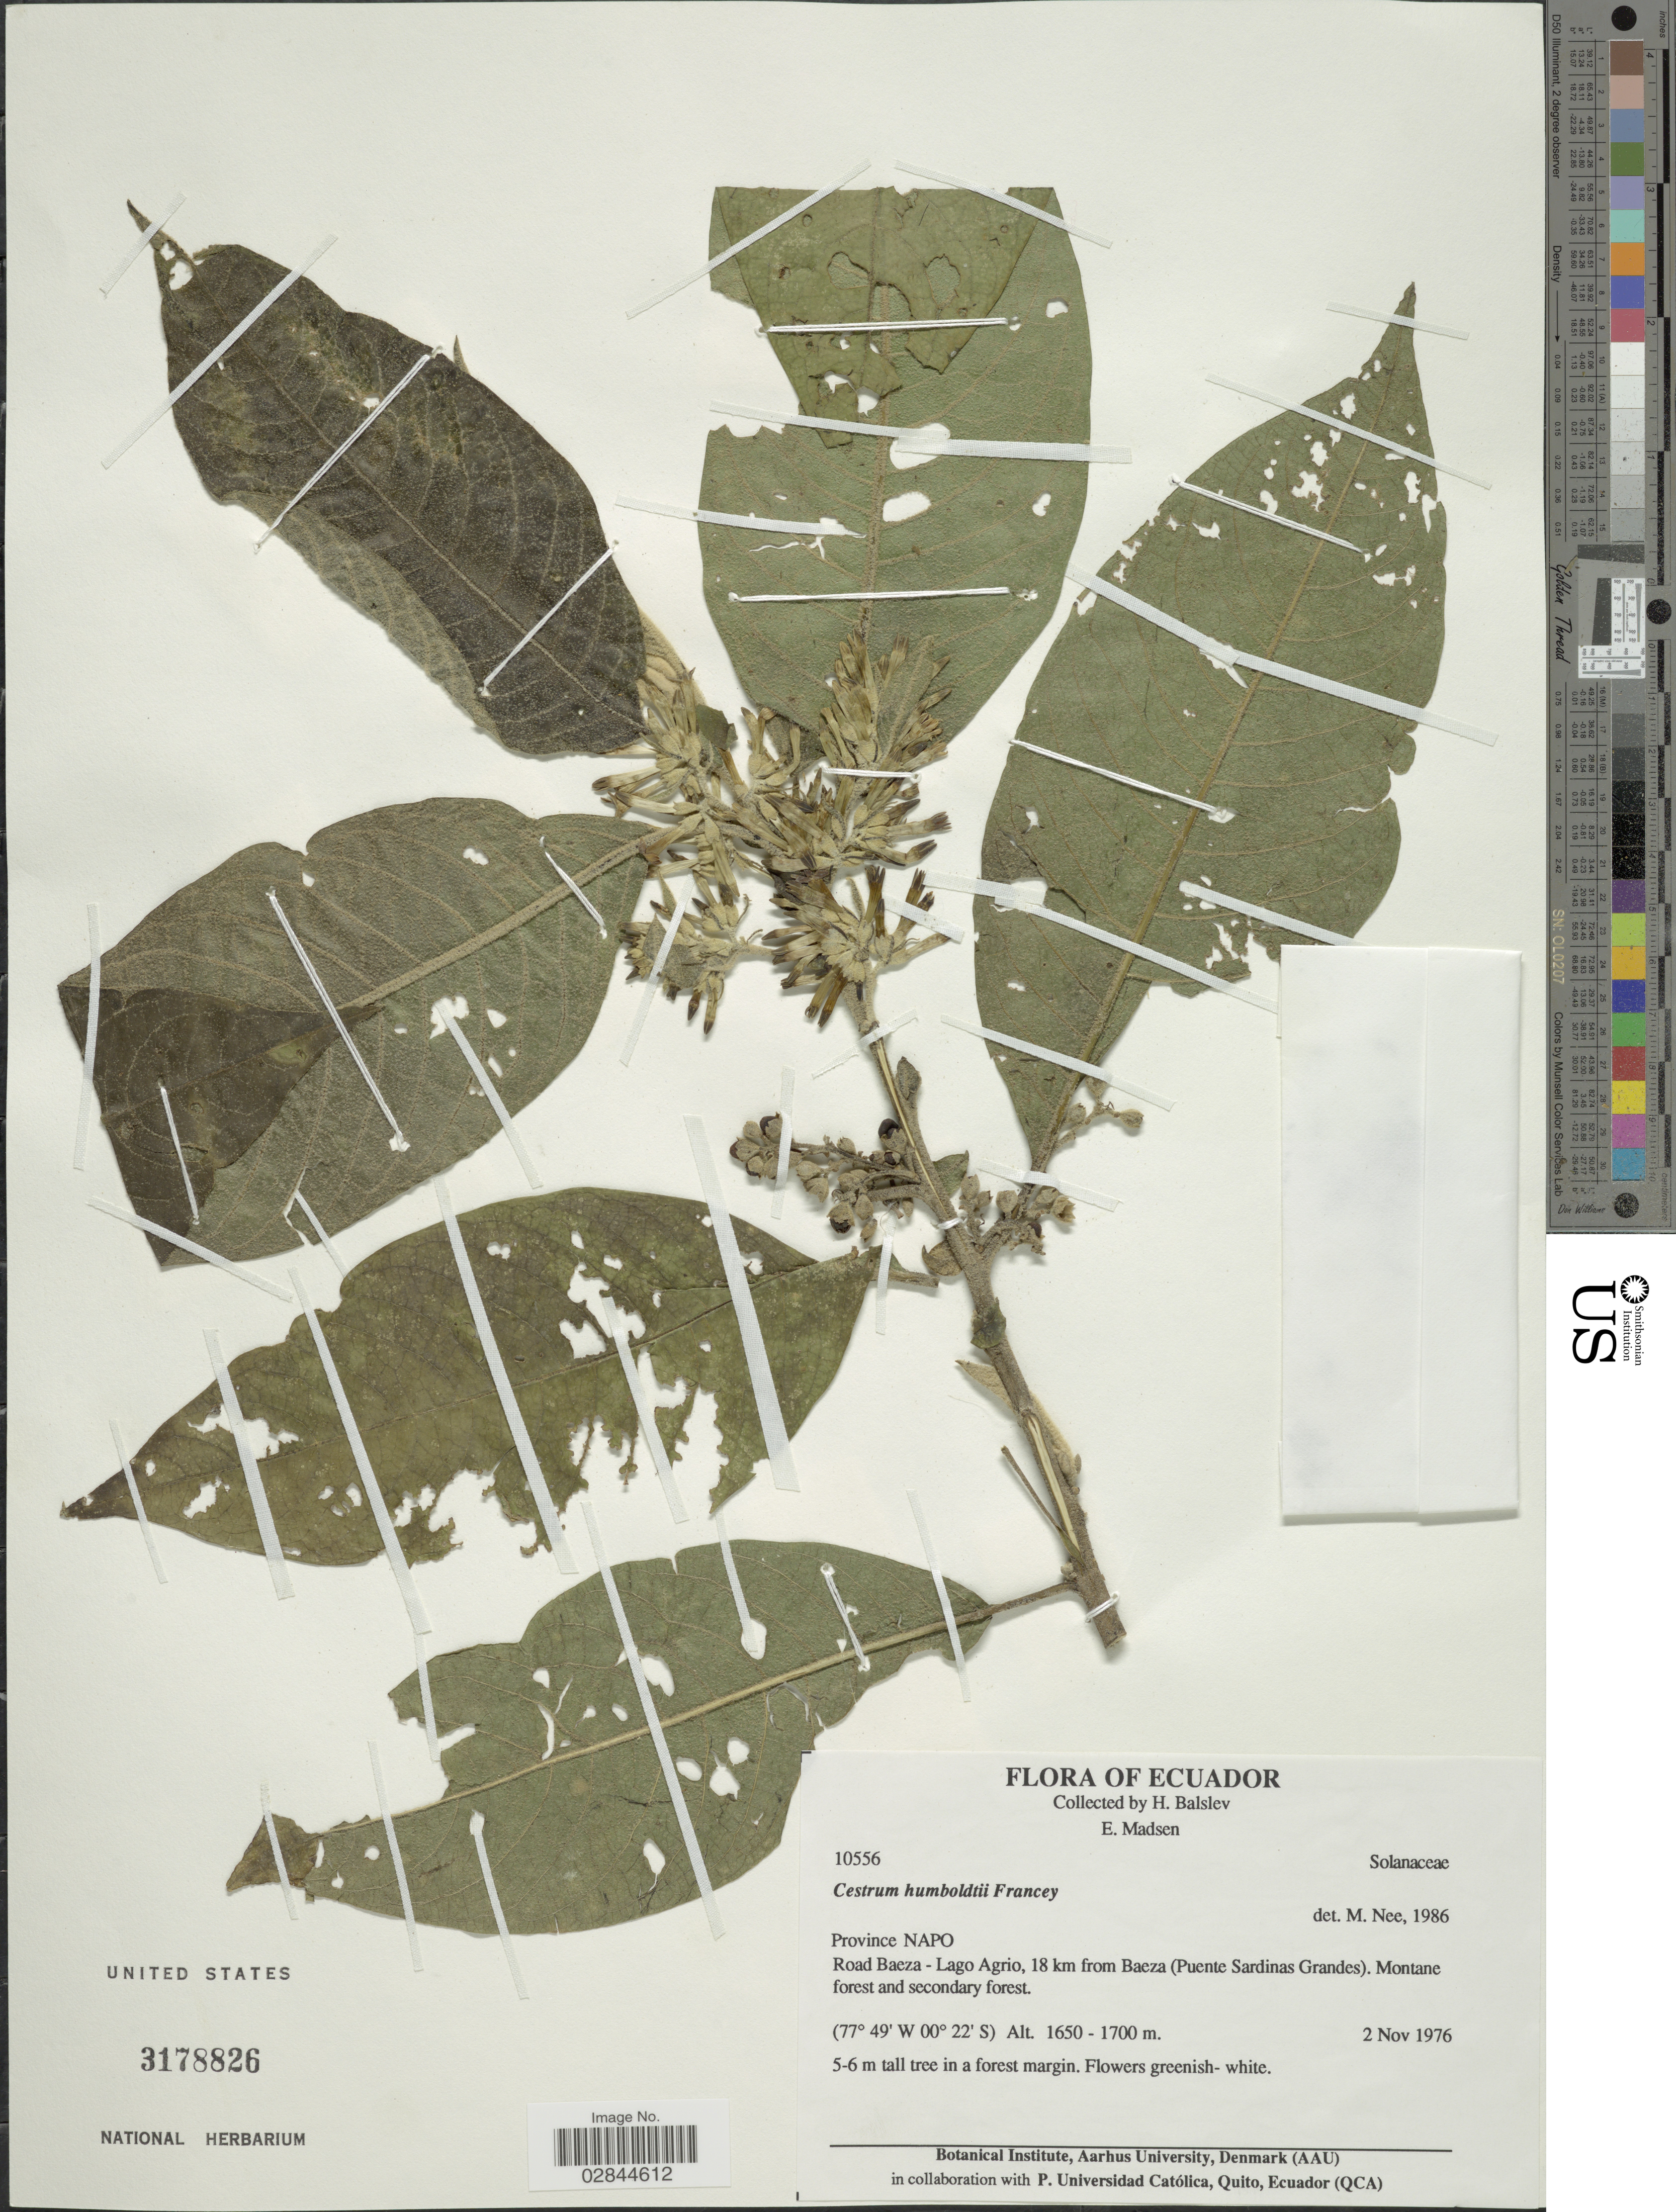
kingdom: Plantae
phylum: Tracheophyta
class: Magnoliopsida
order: Solanales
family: Solanaceae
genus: Cestrum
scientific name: Cestrum humboldtii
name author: Francey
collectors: H. Balslev & E. Madsen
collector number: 10556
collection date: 1976-11-02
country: Ecuador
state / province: Napo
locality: Road Baeza- Lago Agrio, 18 km from Baeza (Puente Sardinas Grandes).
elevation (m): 1650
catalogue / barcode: US 3178826